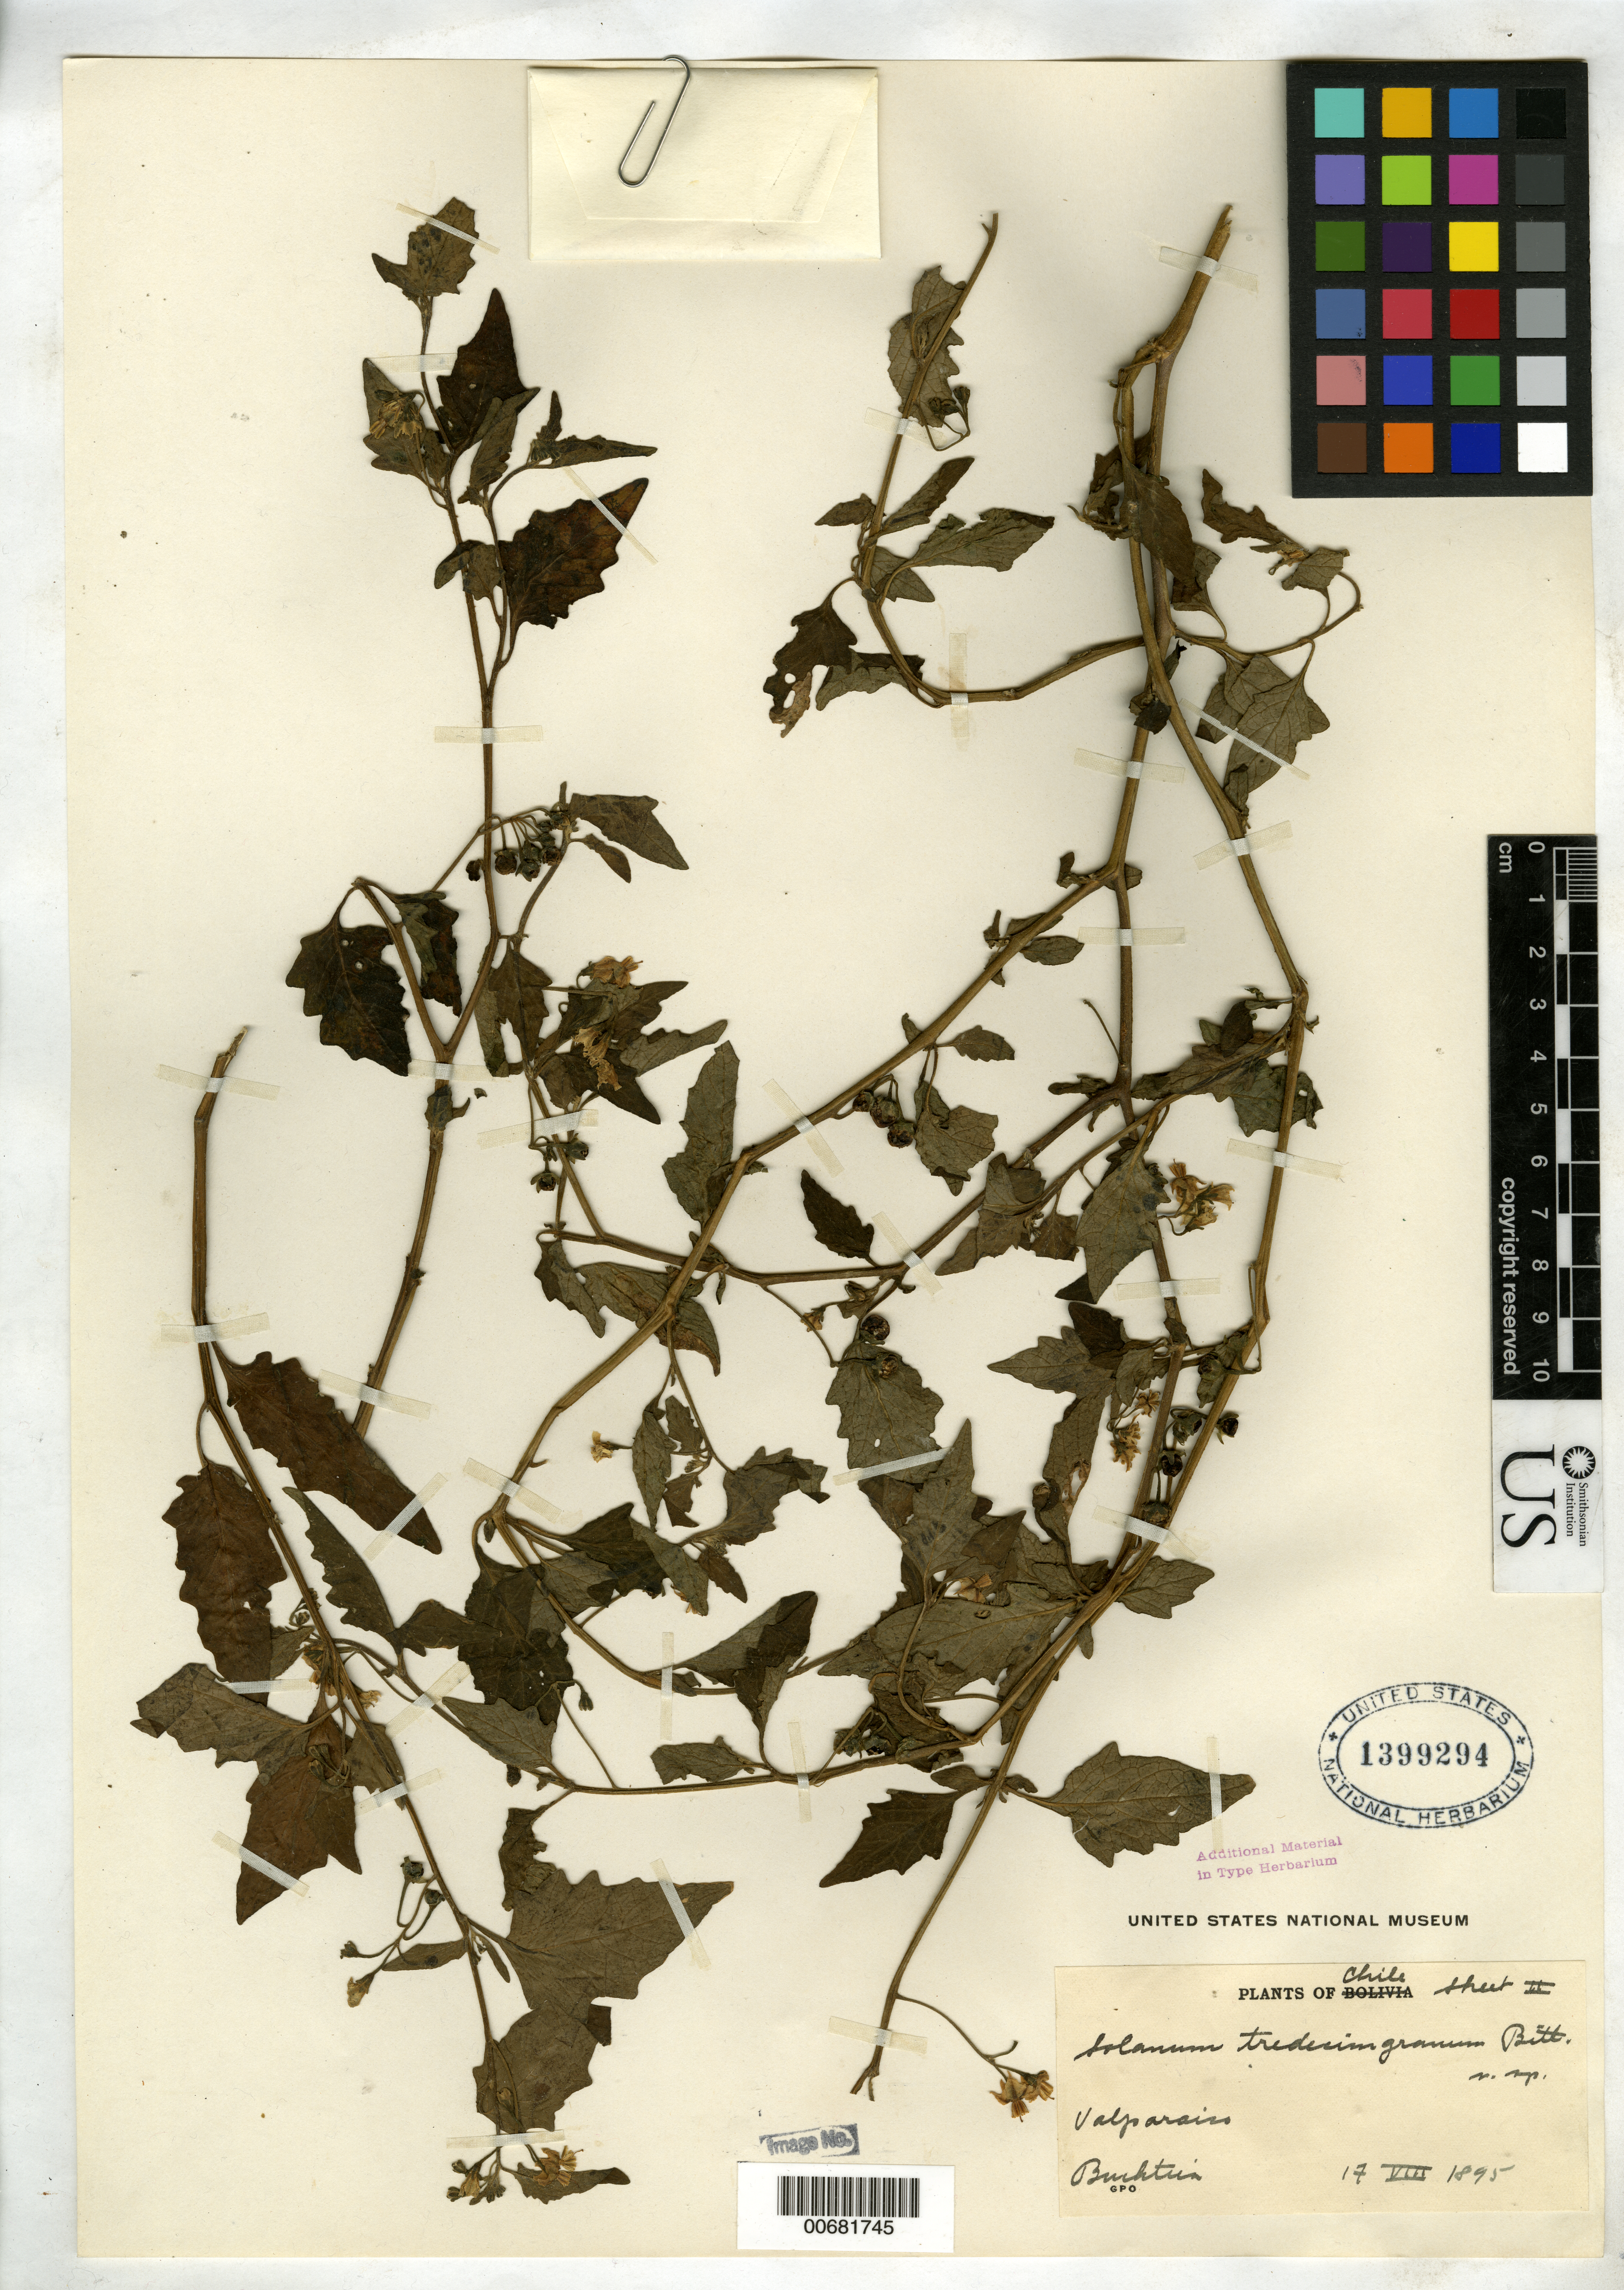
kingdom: Plantae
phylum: Tracheophyta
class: Magnoliopsida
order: Solanales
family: Solanaceae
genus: Solanum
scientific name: Solanum tredecimgranum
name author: Bitter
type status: Holotype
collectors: O. Buchtien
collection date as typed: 17 Aug 1895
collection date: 1895-08-17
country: Chile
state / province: Valparaíso (V)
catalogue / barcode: US 1399294